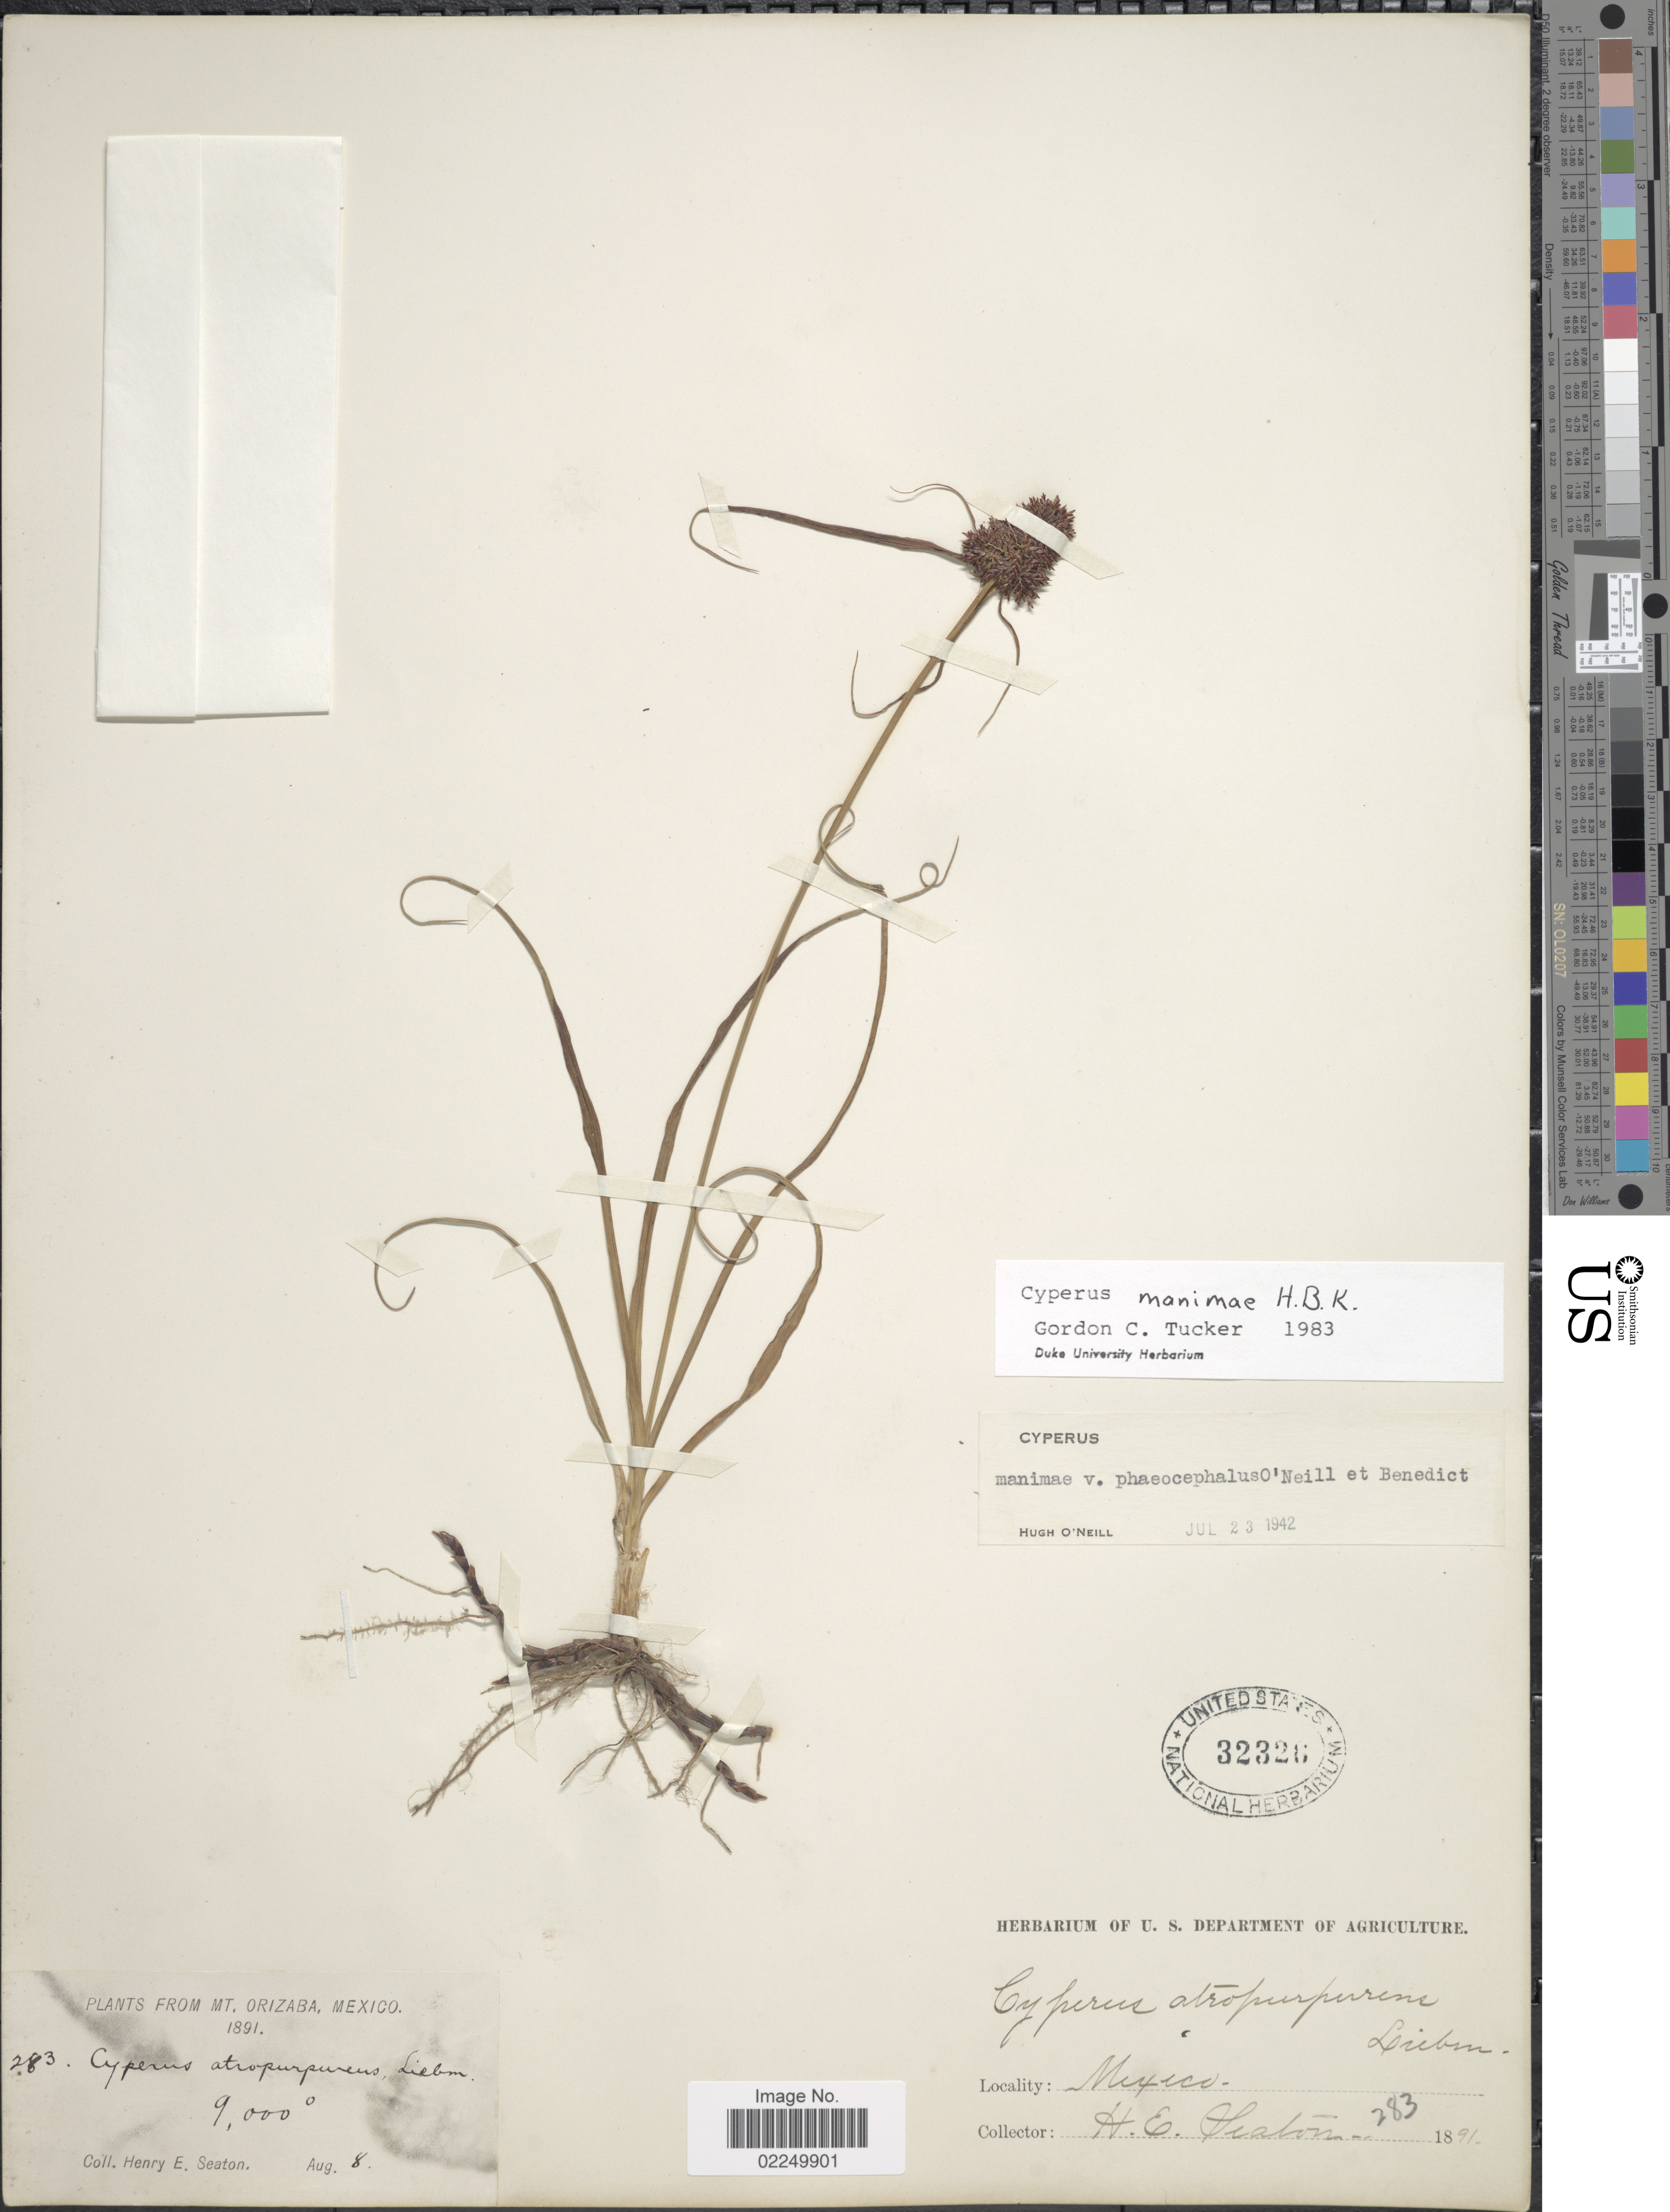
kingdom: Plantae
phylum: Tracheophyta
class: Liliopsida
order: Poales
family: Cyperaceae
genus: Cyperus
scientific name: Cyperus manimae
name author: Kunth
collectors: H. E. Seaton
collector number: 283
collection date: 1891-08-08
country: Mexico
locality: Mt. Orizaba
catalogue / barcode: US 32326